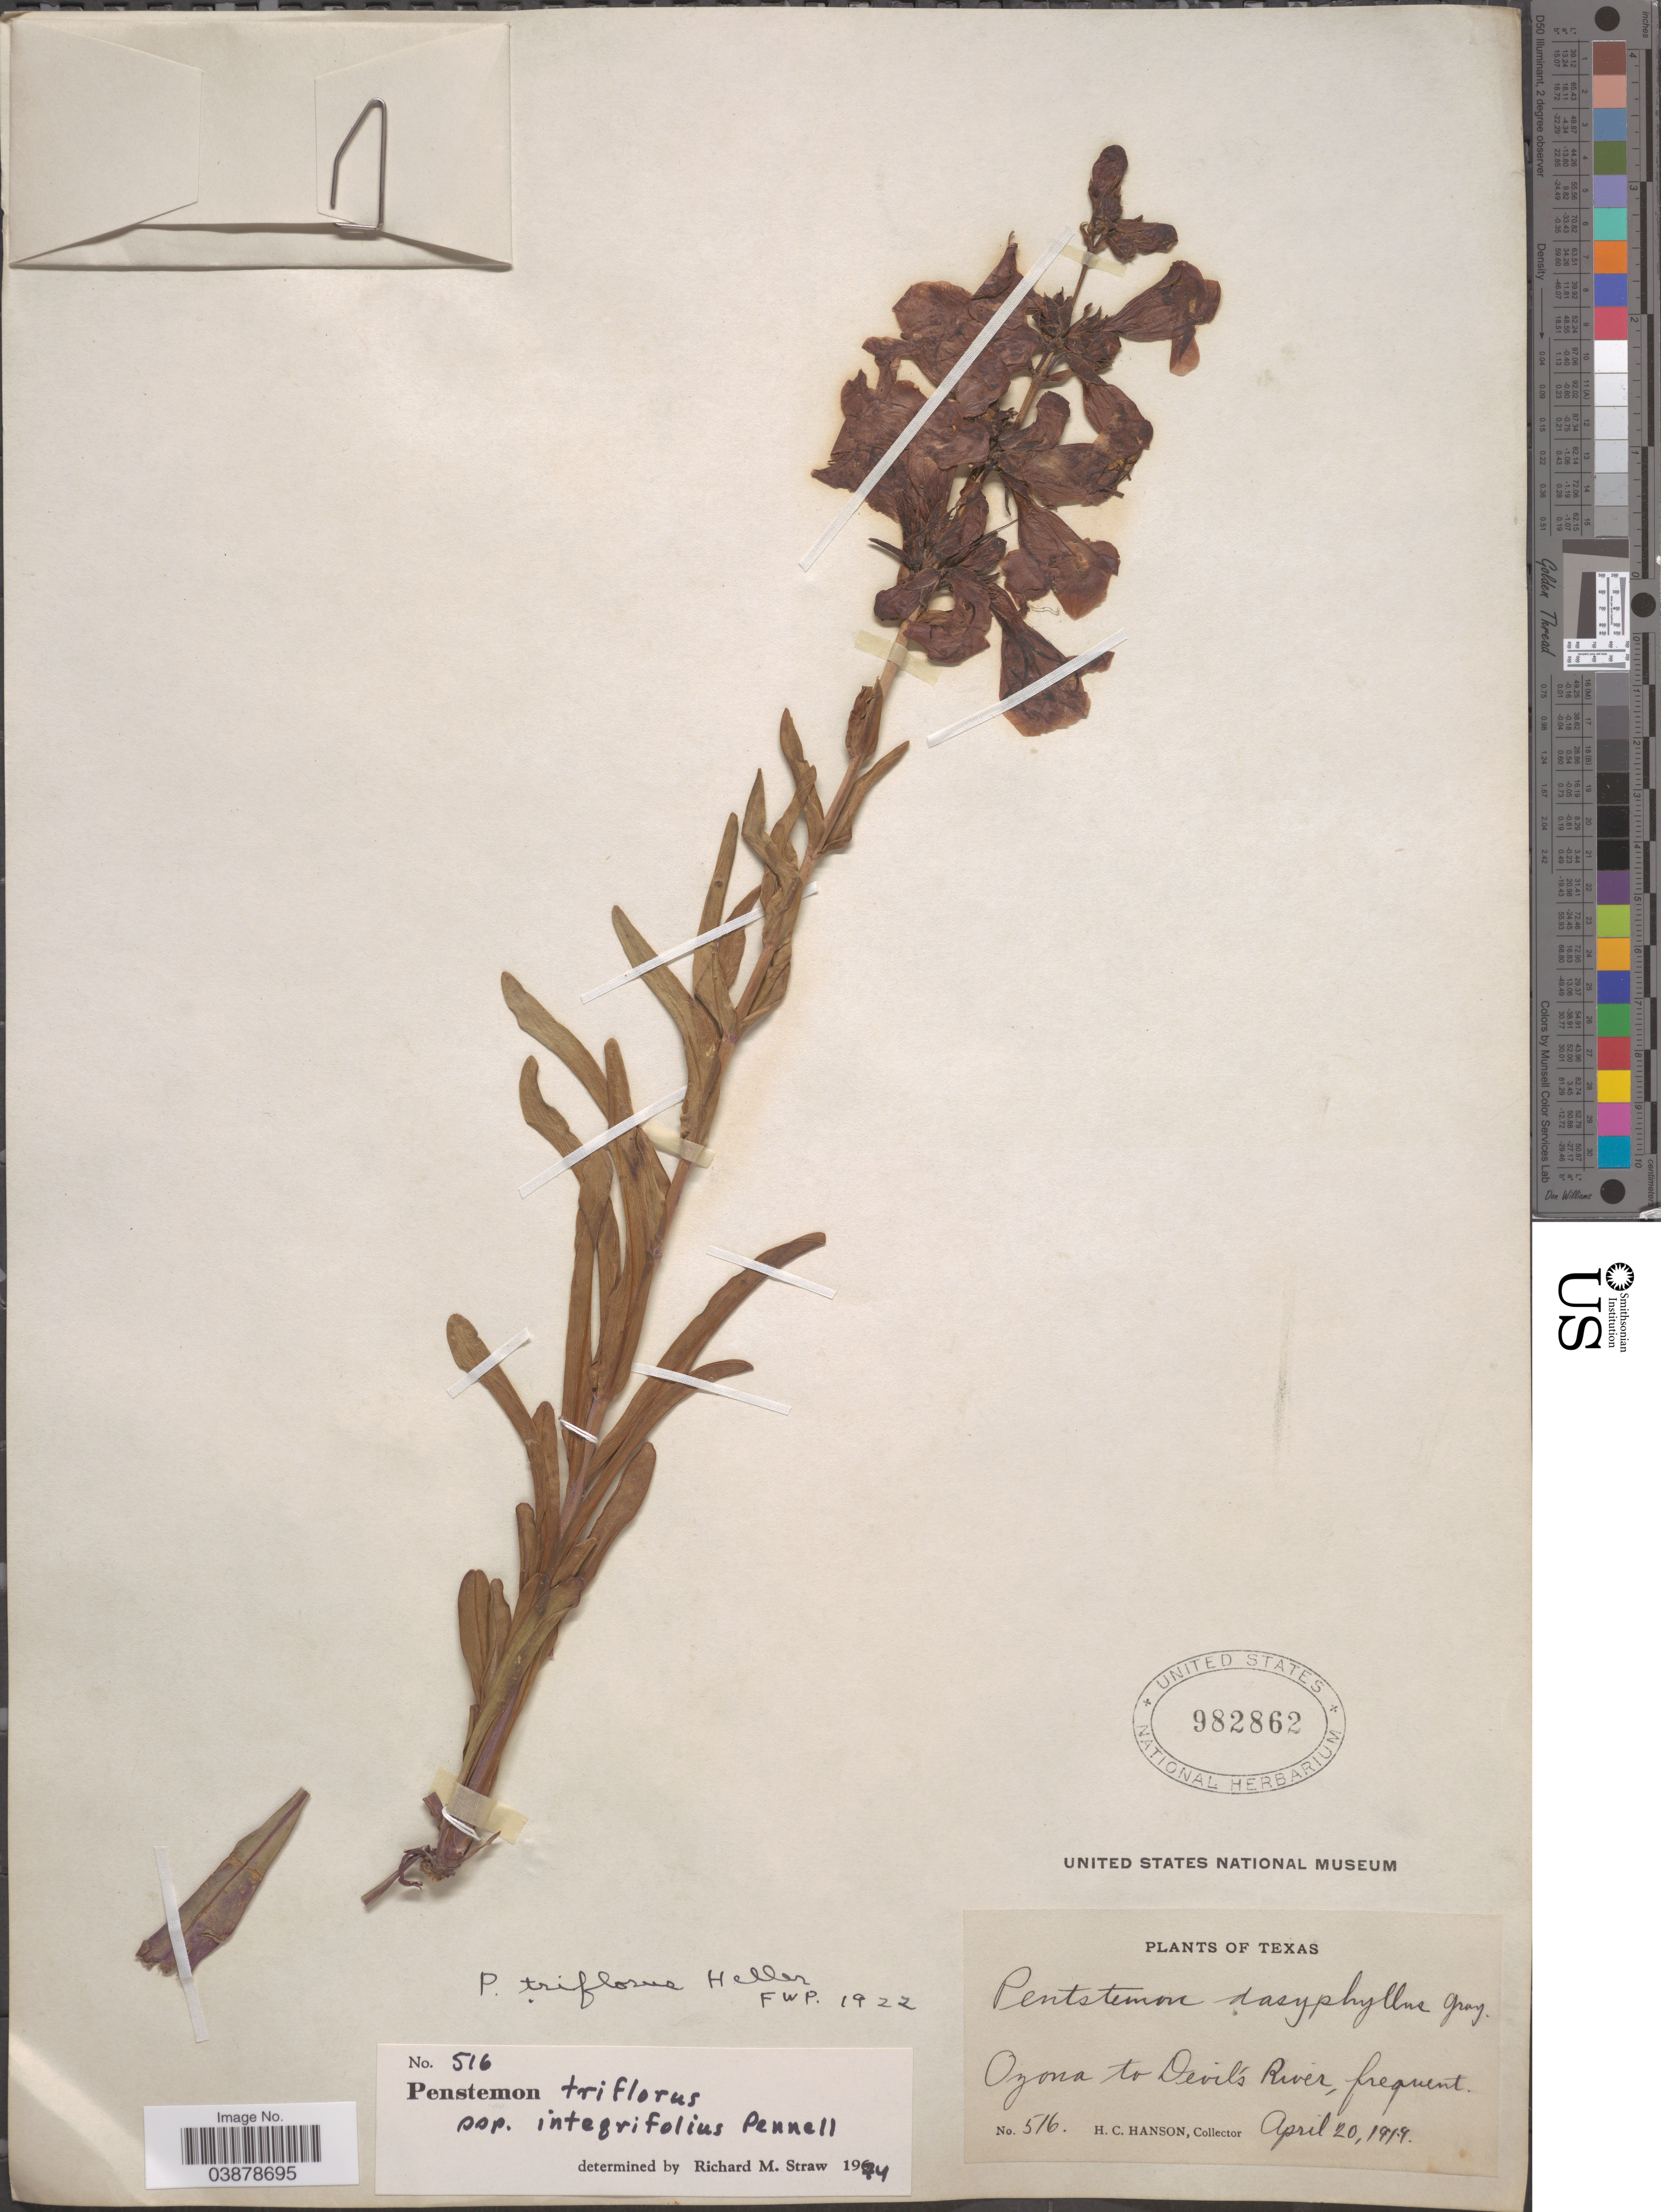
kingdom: Plantae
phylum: Tracheophyta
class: Magnoliopsida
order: Lamiales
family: Plantaginaceae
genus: Penstemon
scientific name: Penstemon triflorus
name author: A. Heller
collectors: H. Hanson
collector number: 516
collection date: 1919-04-20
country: United States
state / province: Texas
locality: Ozona to Devil's River, frequent.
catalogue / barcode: US 982862